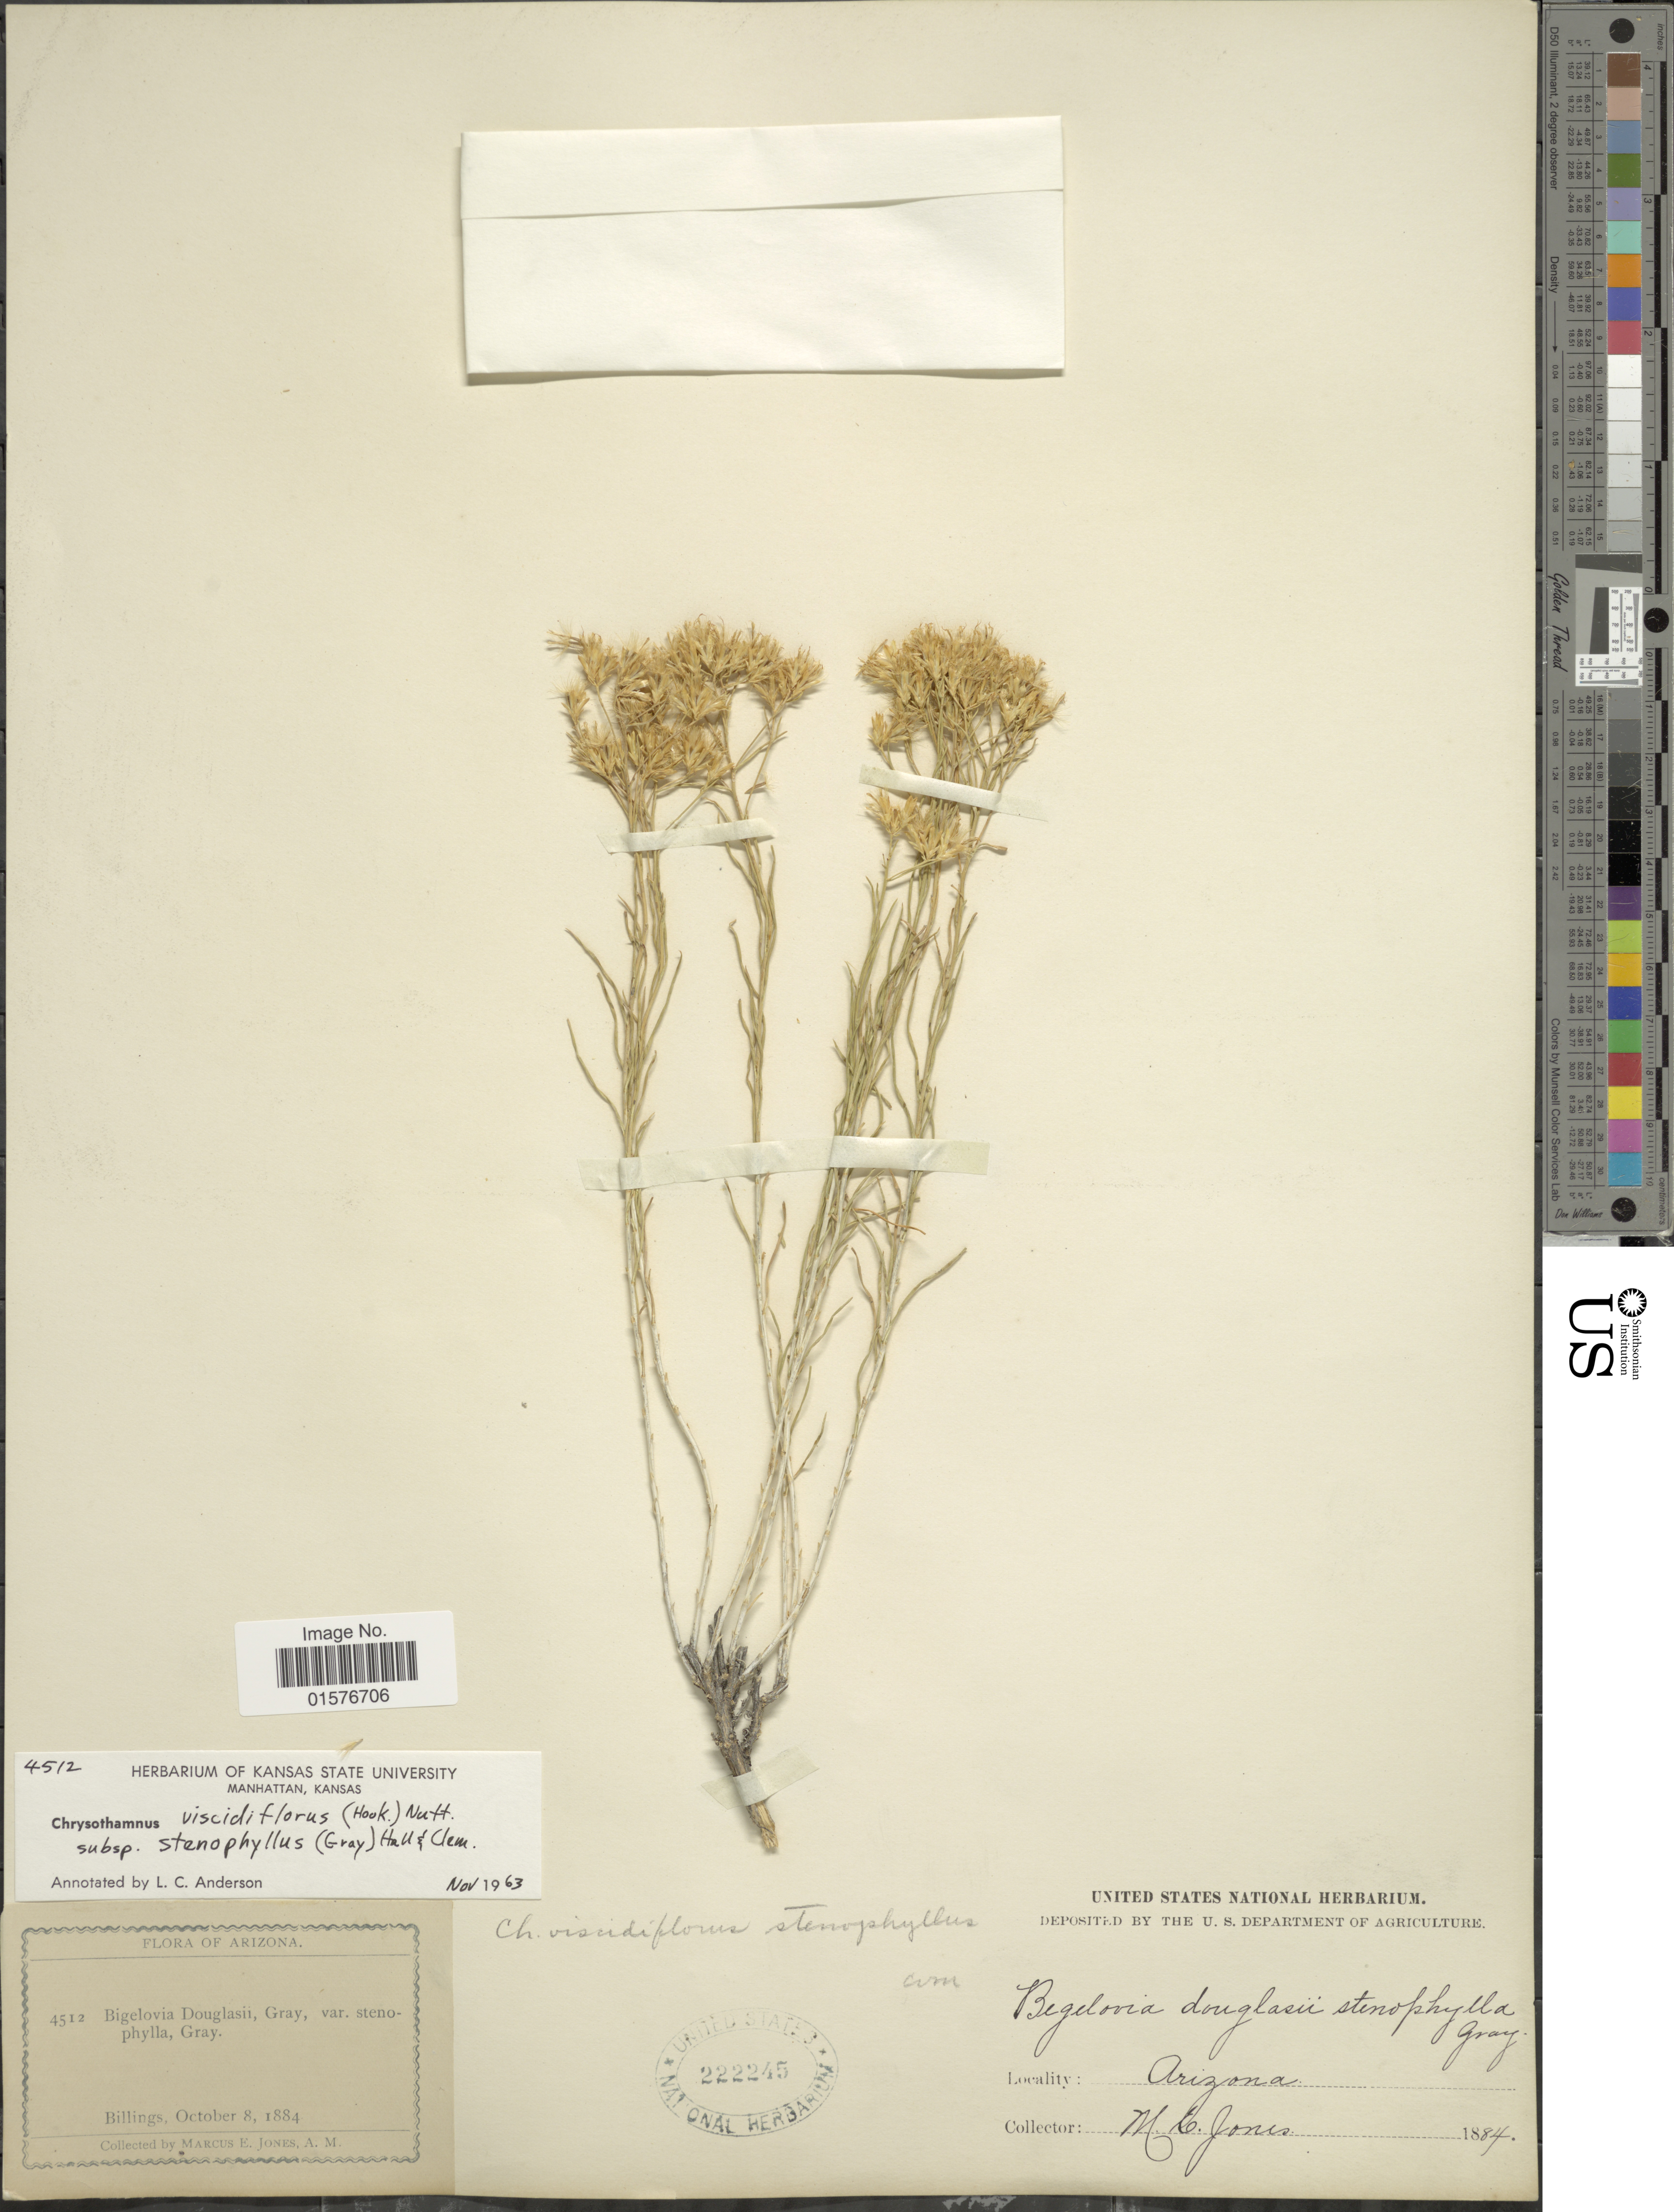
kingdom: Plantae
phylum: Tracheophyta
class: Magnoliopsida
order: Asterales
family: Asteraceae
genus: Chrysothamnus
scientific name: Chrysothamnus viscidiflorus subsp. stenophyllus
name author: (A. Gray) H.M. Hall & Clem.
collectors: M. E. Jones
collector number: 4512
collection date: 1884-10-08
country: United States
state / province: Arizona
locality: Billings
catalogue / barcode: US 222245